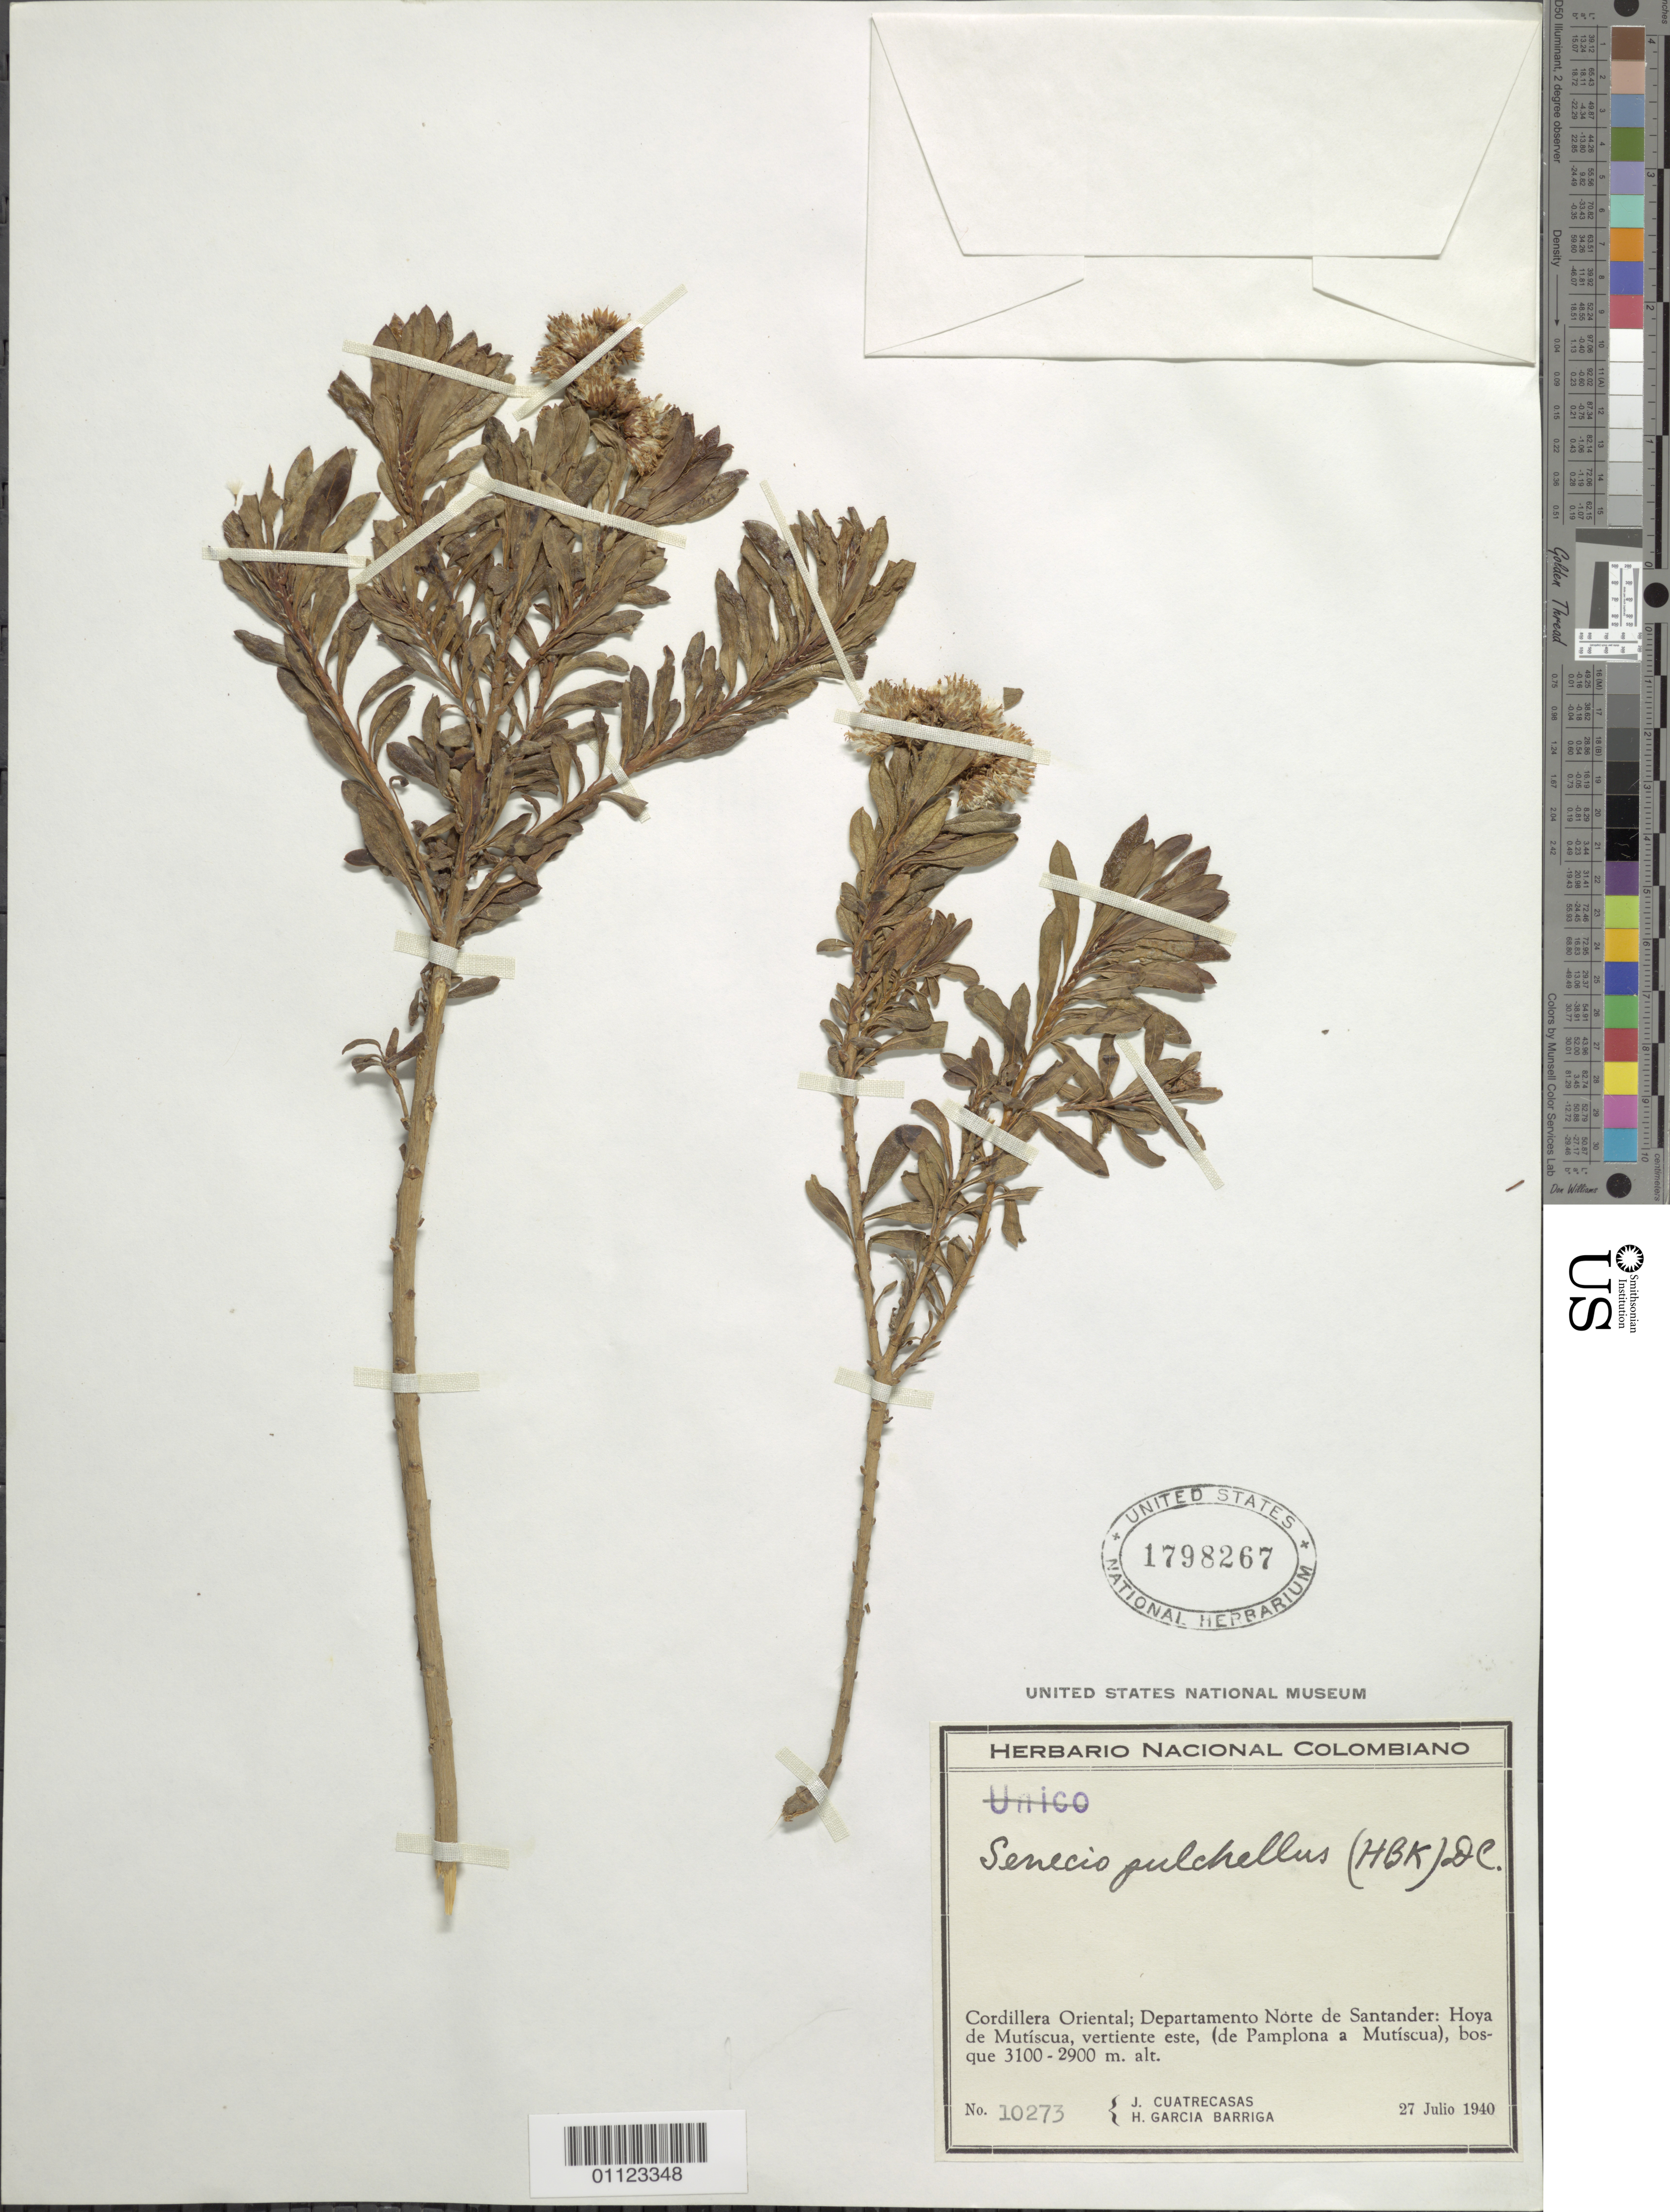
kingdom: Plantae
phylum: Tracheophyta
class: Magnoliopsida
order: Asterales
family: Asteraceae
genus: Pentacalia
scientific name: Pentacalia pulchella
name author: (Kunth) Cuatrec.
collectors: J. Cuatrecasas & H. García Barriga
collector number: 10273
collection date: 1940-07-27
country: Colombia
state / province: Norte de Santander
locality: Hoya de Mutíscua, vertiente este, (de Pamplona a Mutíscua).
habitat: bosques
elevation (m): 2900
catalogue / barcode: US 1798267